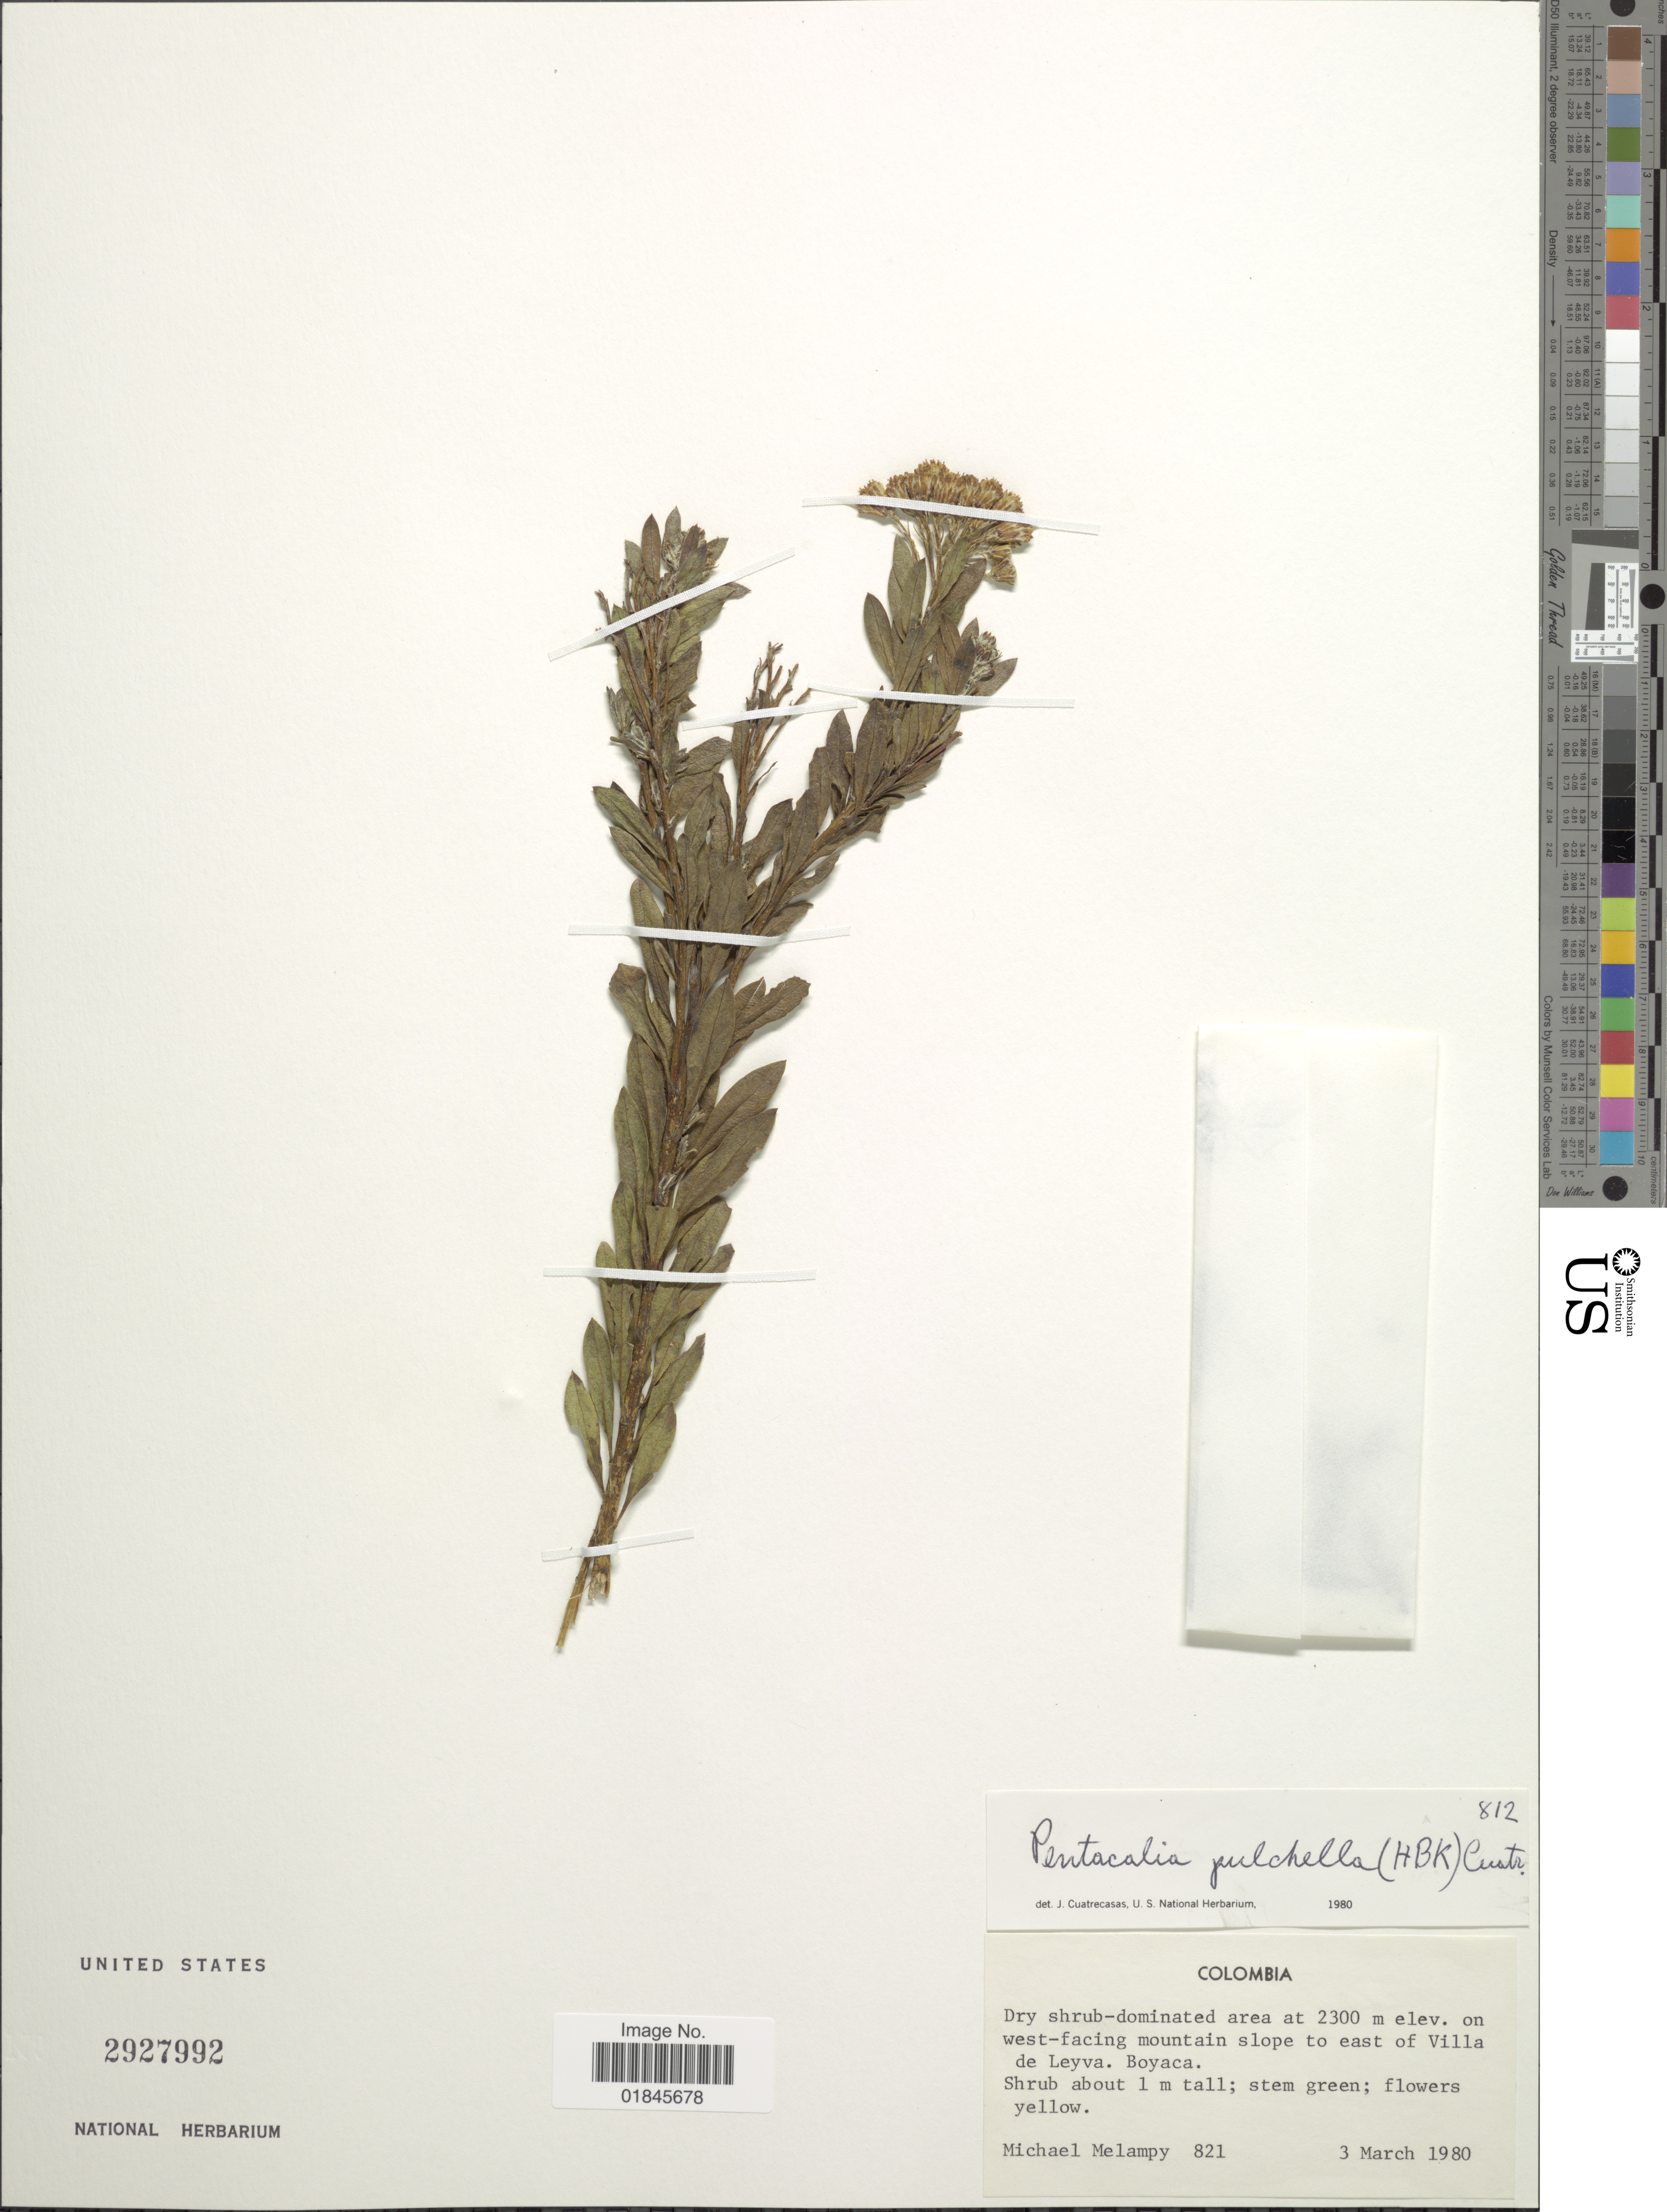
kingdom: Plantae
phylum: Tracheophyta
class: Magnoliopsida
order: Asterales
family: Asteraceae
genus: Pentacalia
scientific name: Pentacalia pulchella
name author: (Kunth) Cuatrec.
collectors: M. Melampy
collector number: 821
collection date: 1980-03-03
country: Colombia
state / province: Boyacá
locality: On west-facing mountain slope to east of Villa de Leyva. Boyaca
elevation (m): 2300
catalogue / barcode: US 2927992